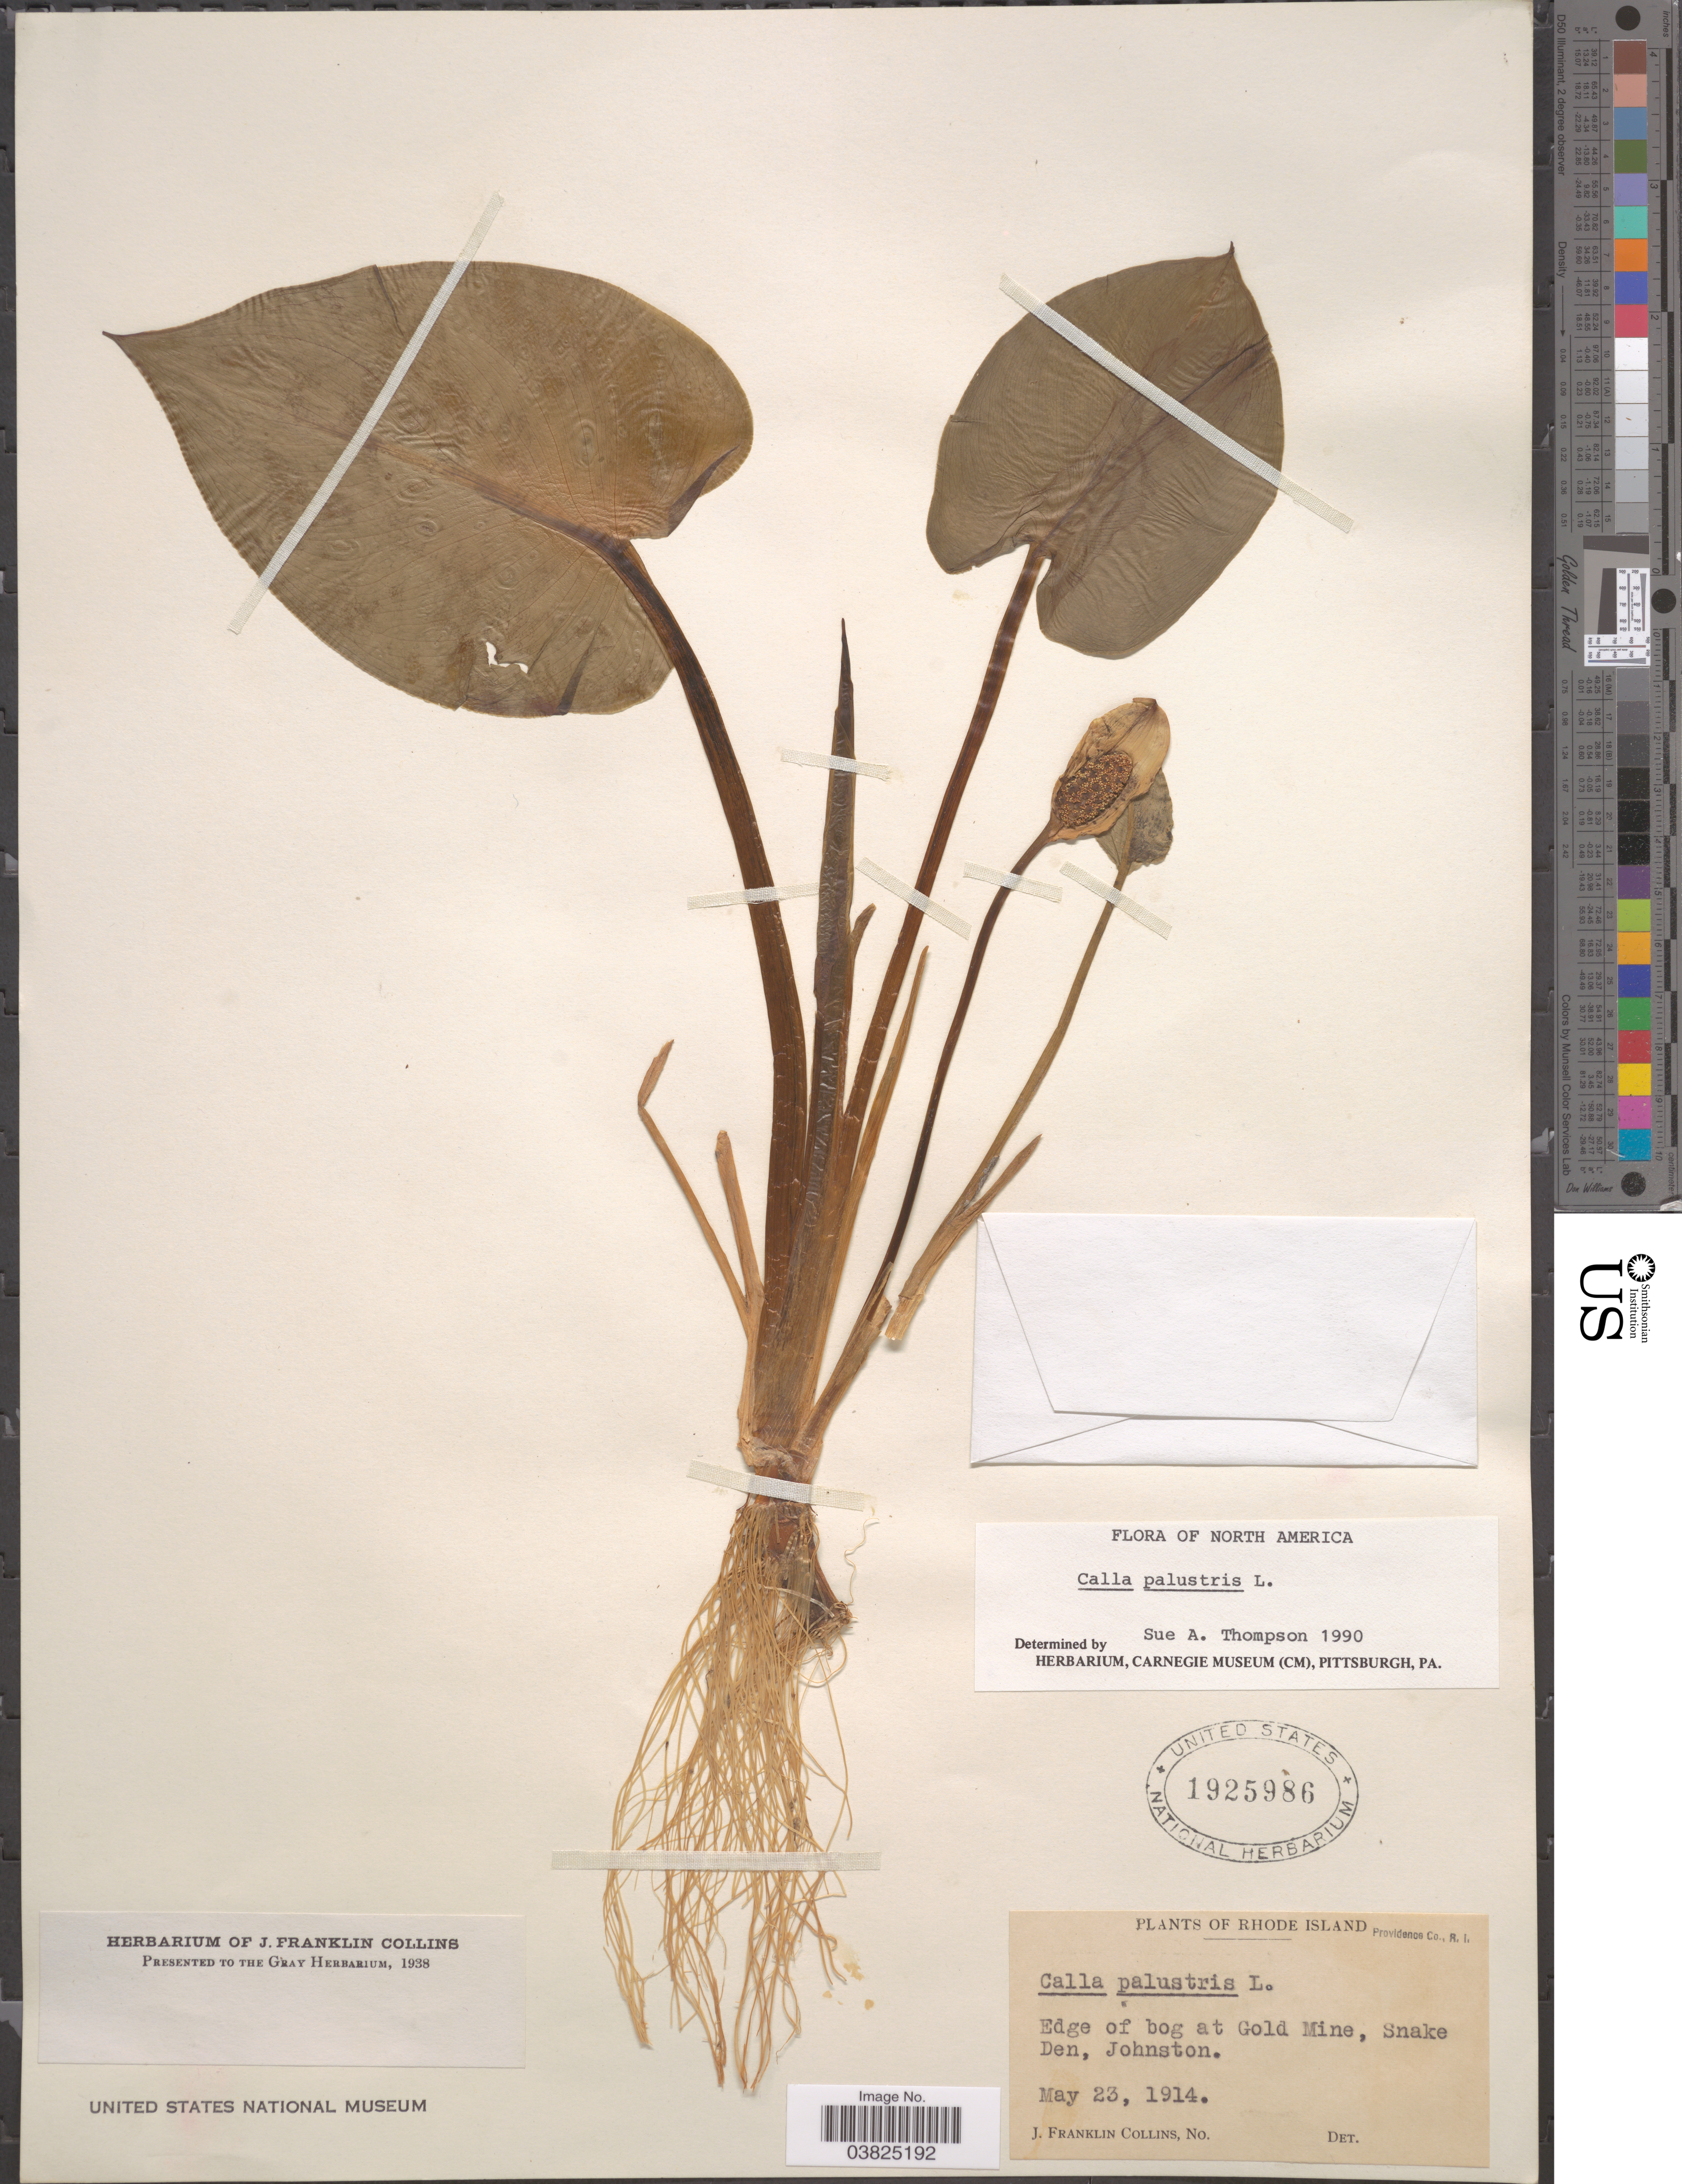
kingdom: Plantae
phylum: Tracheophyta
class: Liliopsida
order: Alismatales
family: Araceae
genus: Calla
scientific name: Calla palustris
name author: L.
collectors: J. Collins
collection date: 1914-05-23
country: United States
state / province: Rhode Island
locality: Edge of bog at Gold Mine, Snake Den, Johnston.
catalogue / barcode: US 1925986